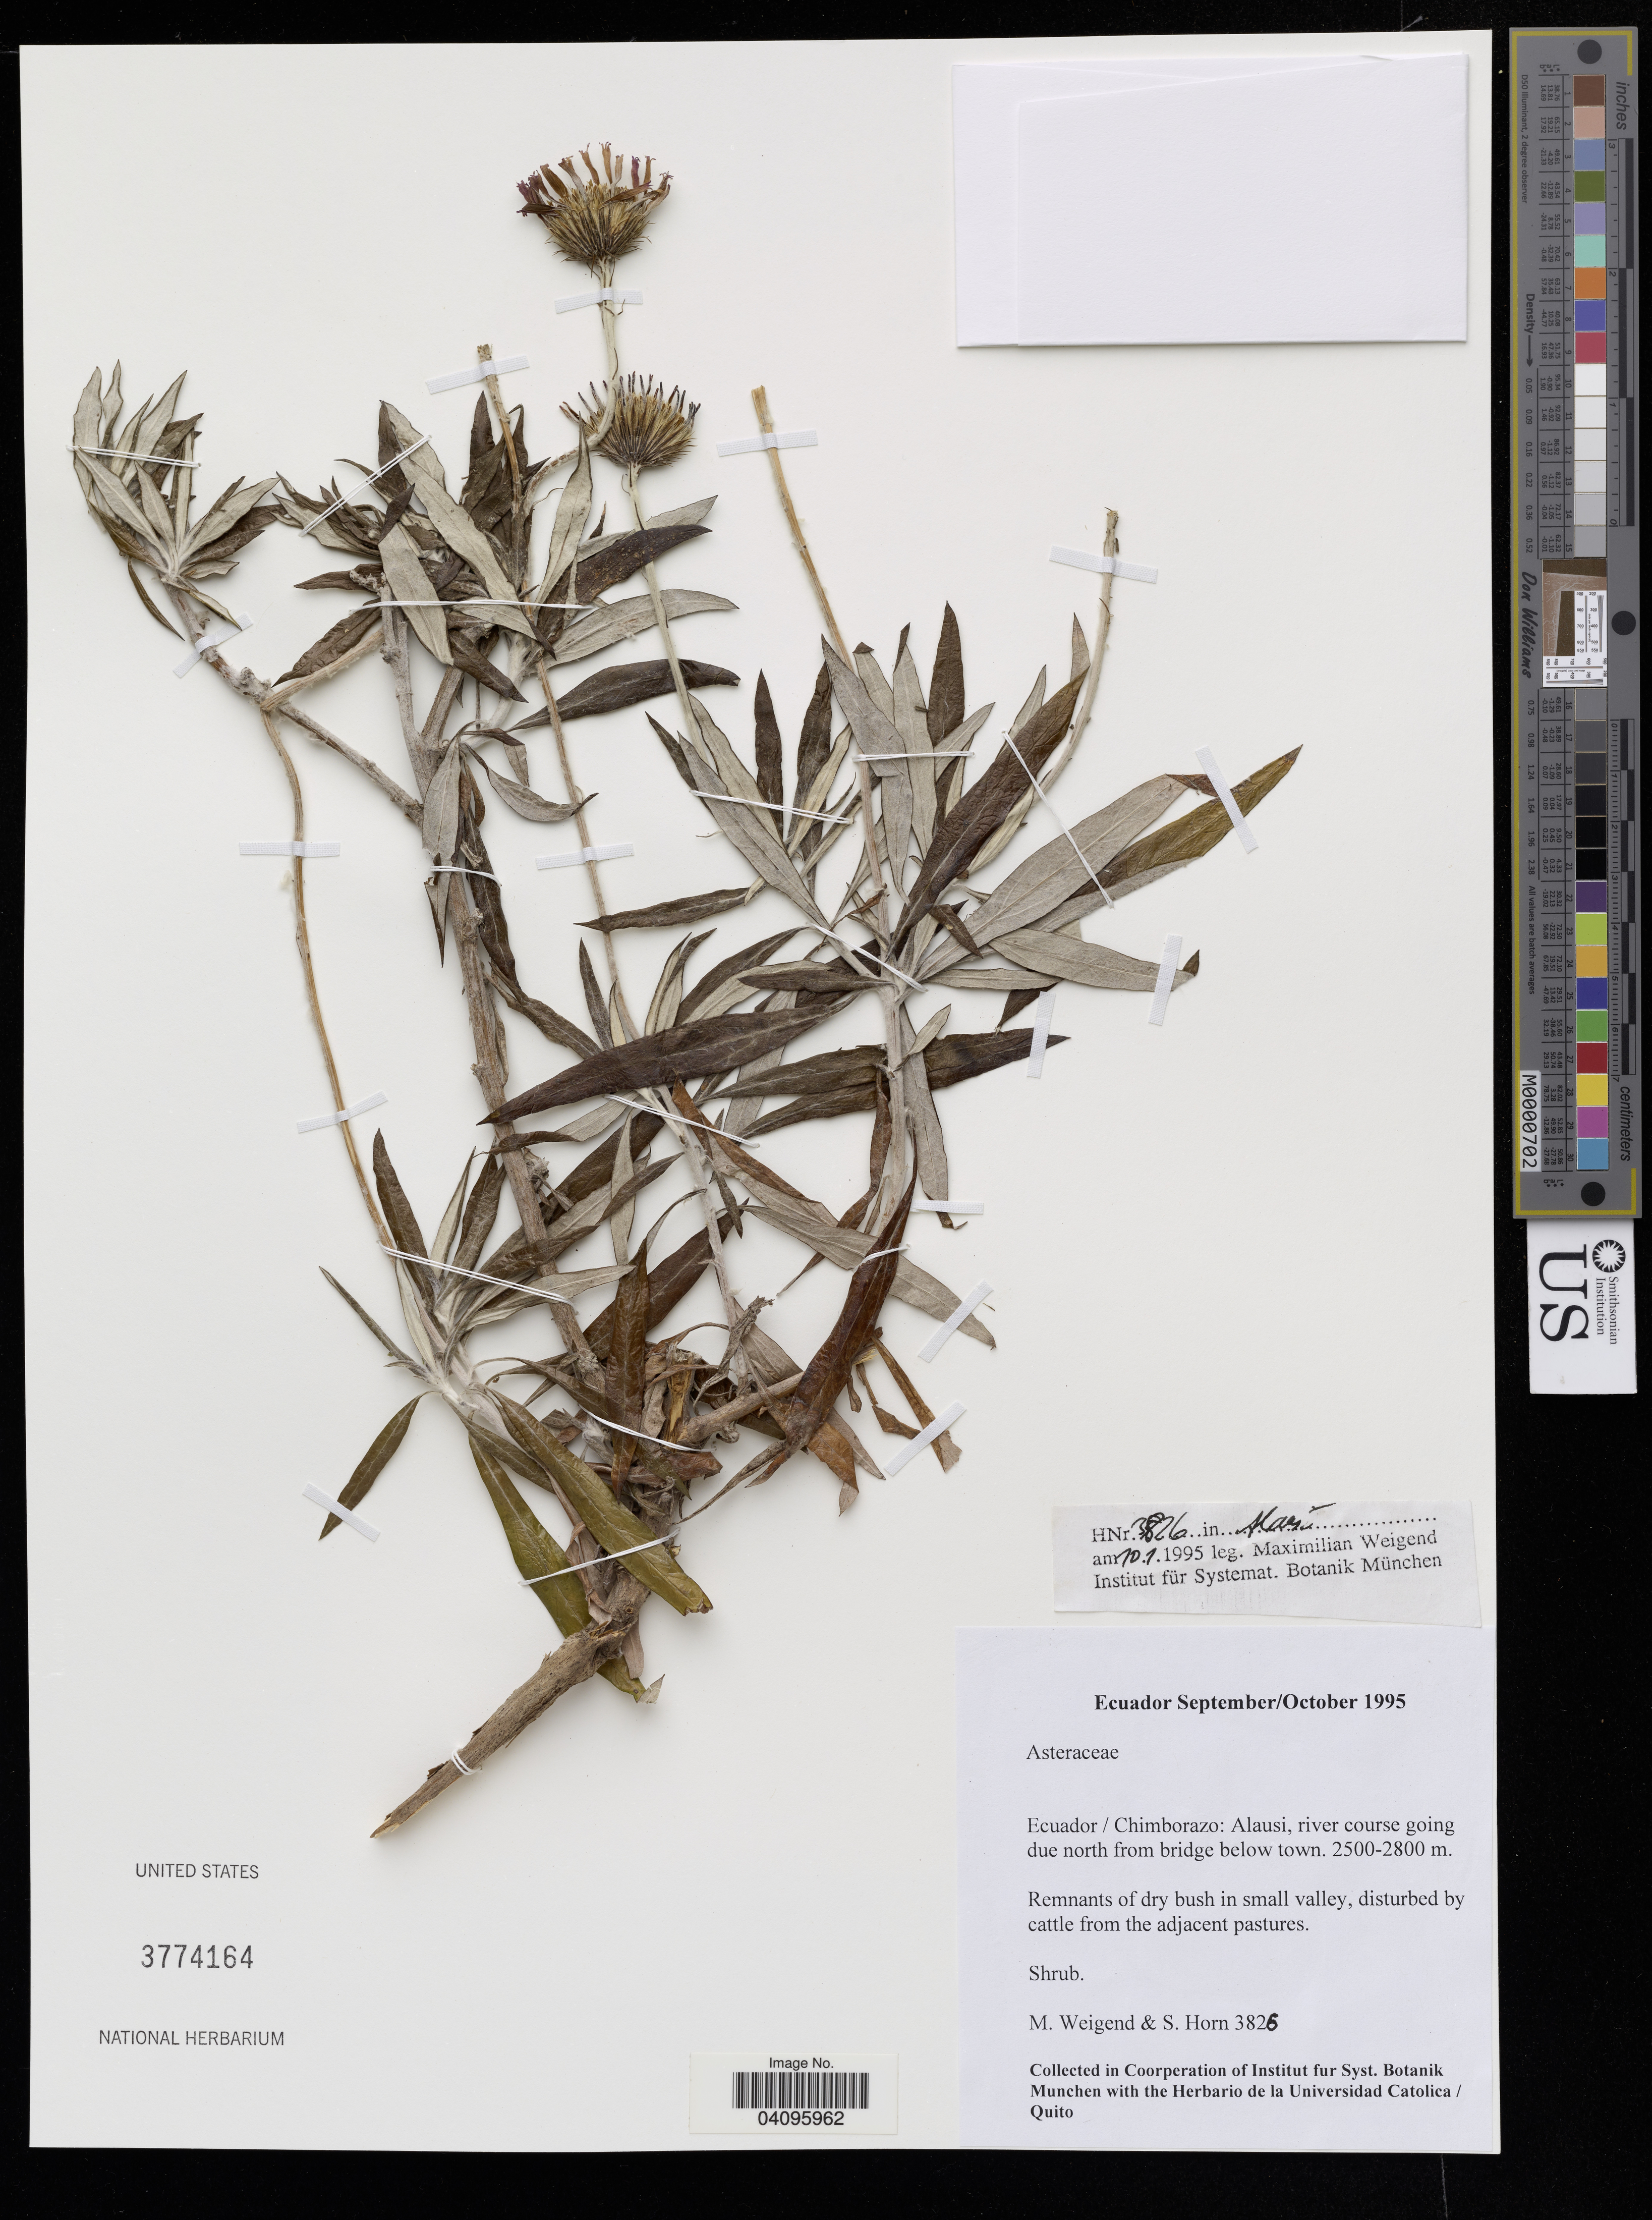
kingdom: Plantae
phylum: Tracheophyta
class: Magnoliopsida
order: Asterales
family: Asteraceae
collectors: M. Weigend & S. Horn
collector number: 3826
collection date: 1995-09/1995-10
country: Ecuador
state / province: Chimborazo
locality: Ecuador / Chimborazo: Alausi, river course going due north from bridge below town.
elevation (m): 2500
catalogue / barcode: US 3774164